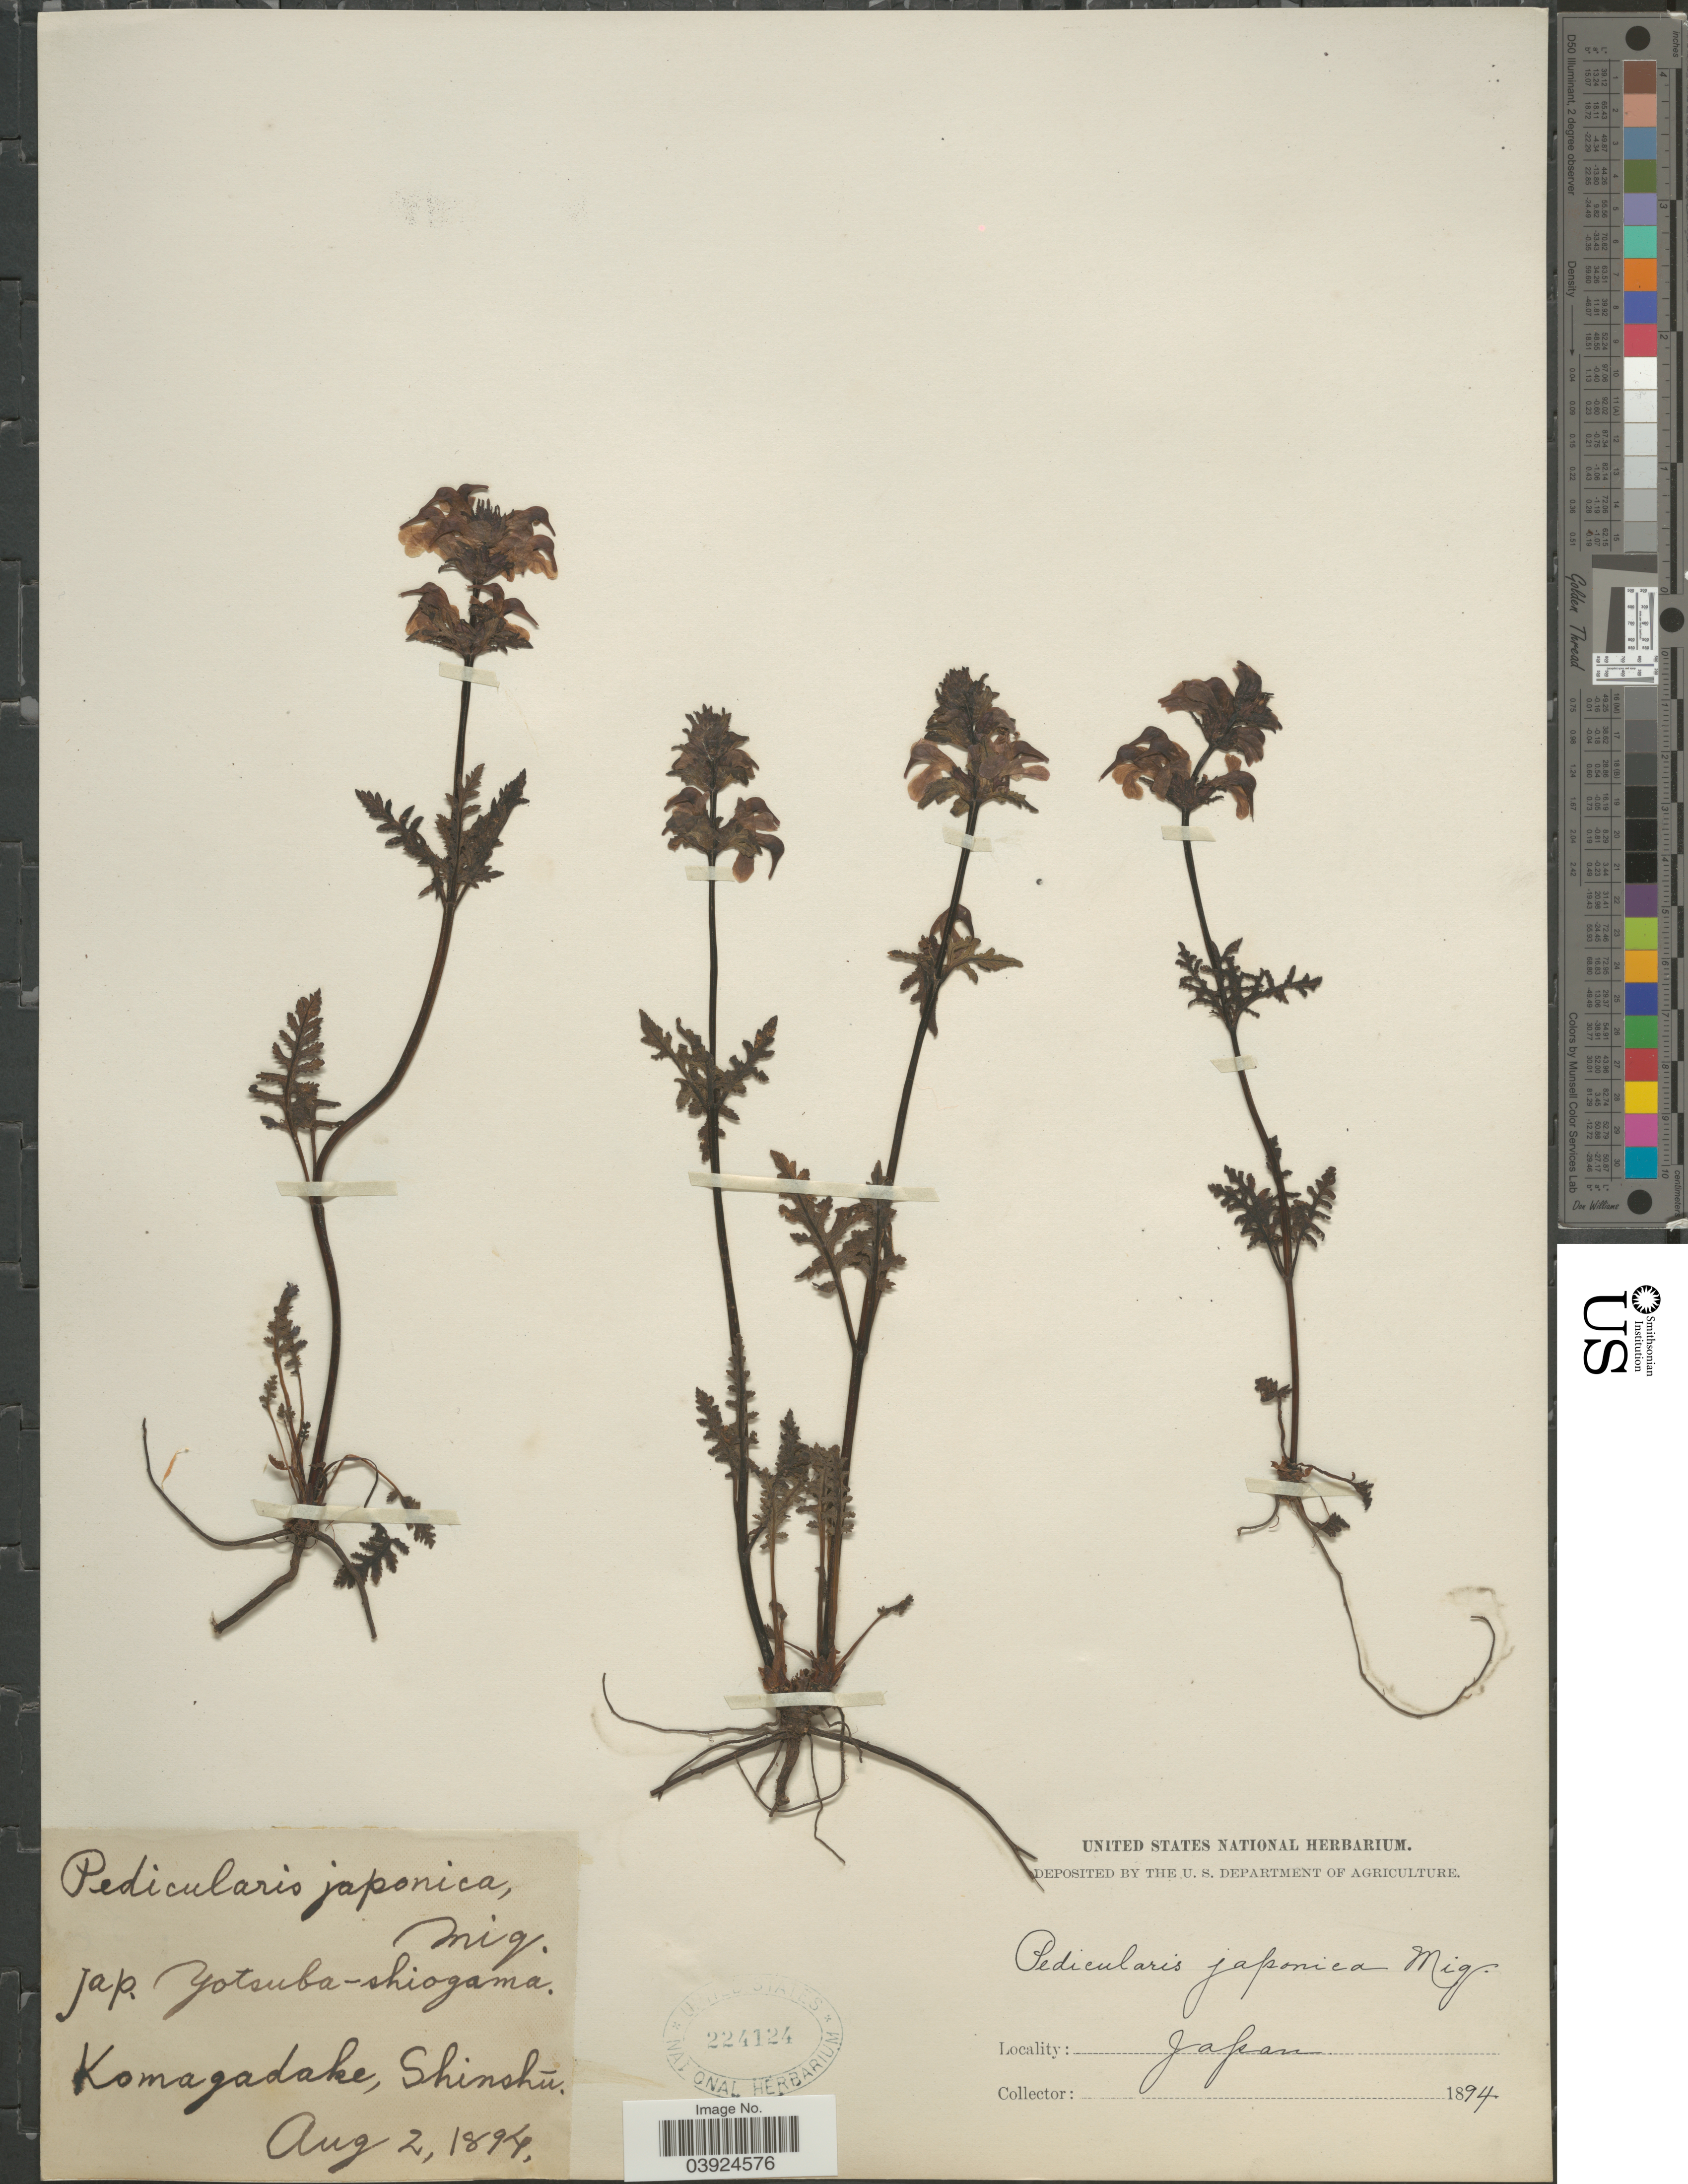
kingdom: Plantae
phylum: Tracheophyta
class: Magnoliopsida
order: Lamiales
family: Orobanchaceae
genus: Pedicularis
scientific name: Pedicularis japonica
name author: Miq.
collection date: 1894-08-02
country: Japan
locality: Komagadake, Shinshū.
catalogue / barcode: US 224124